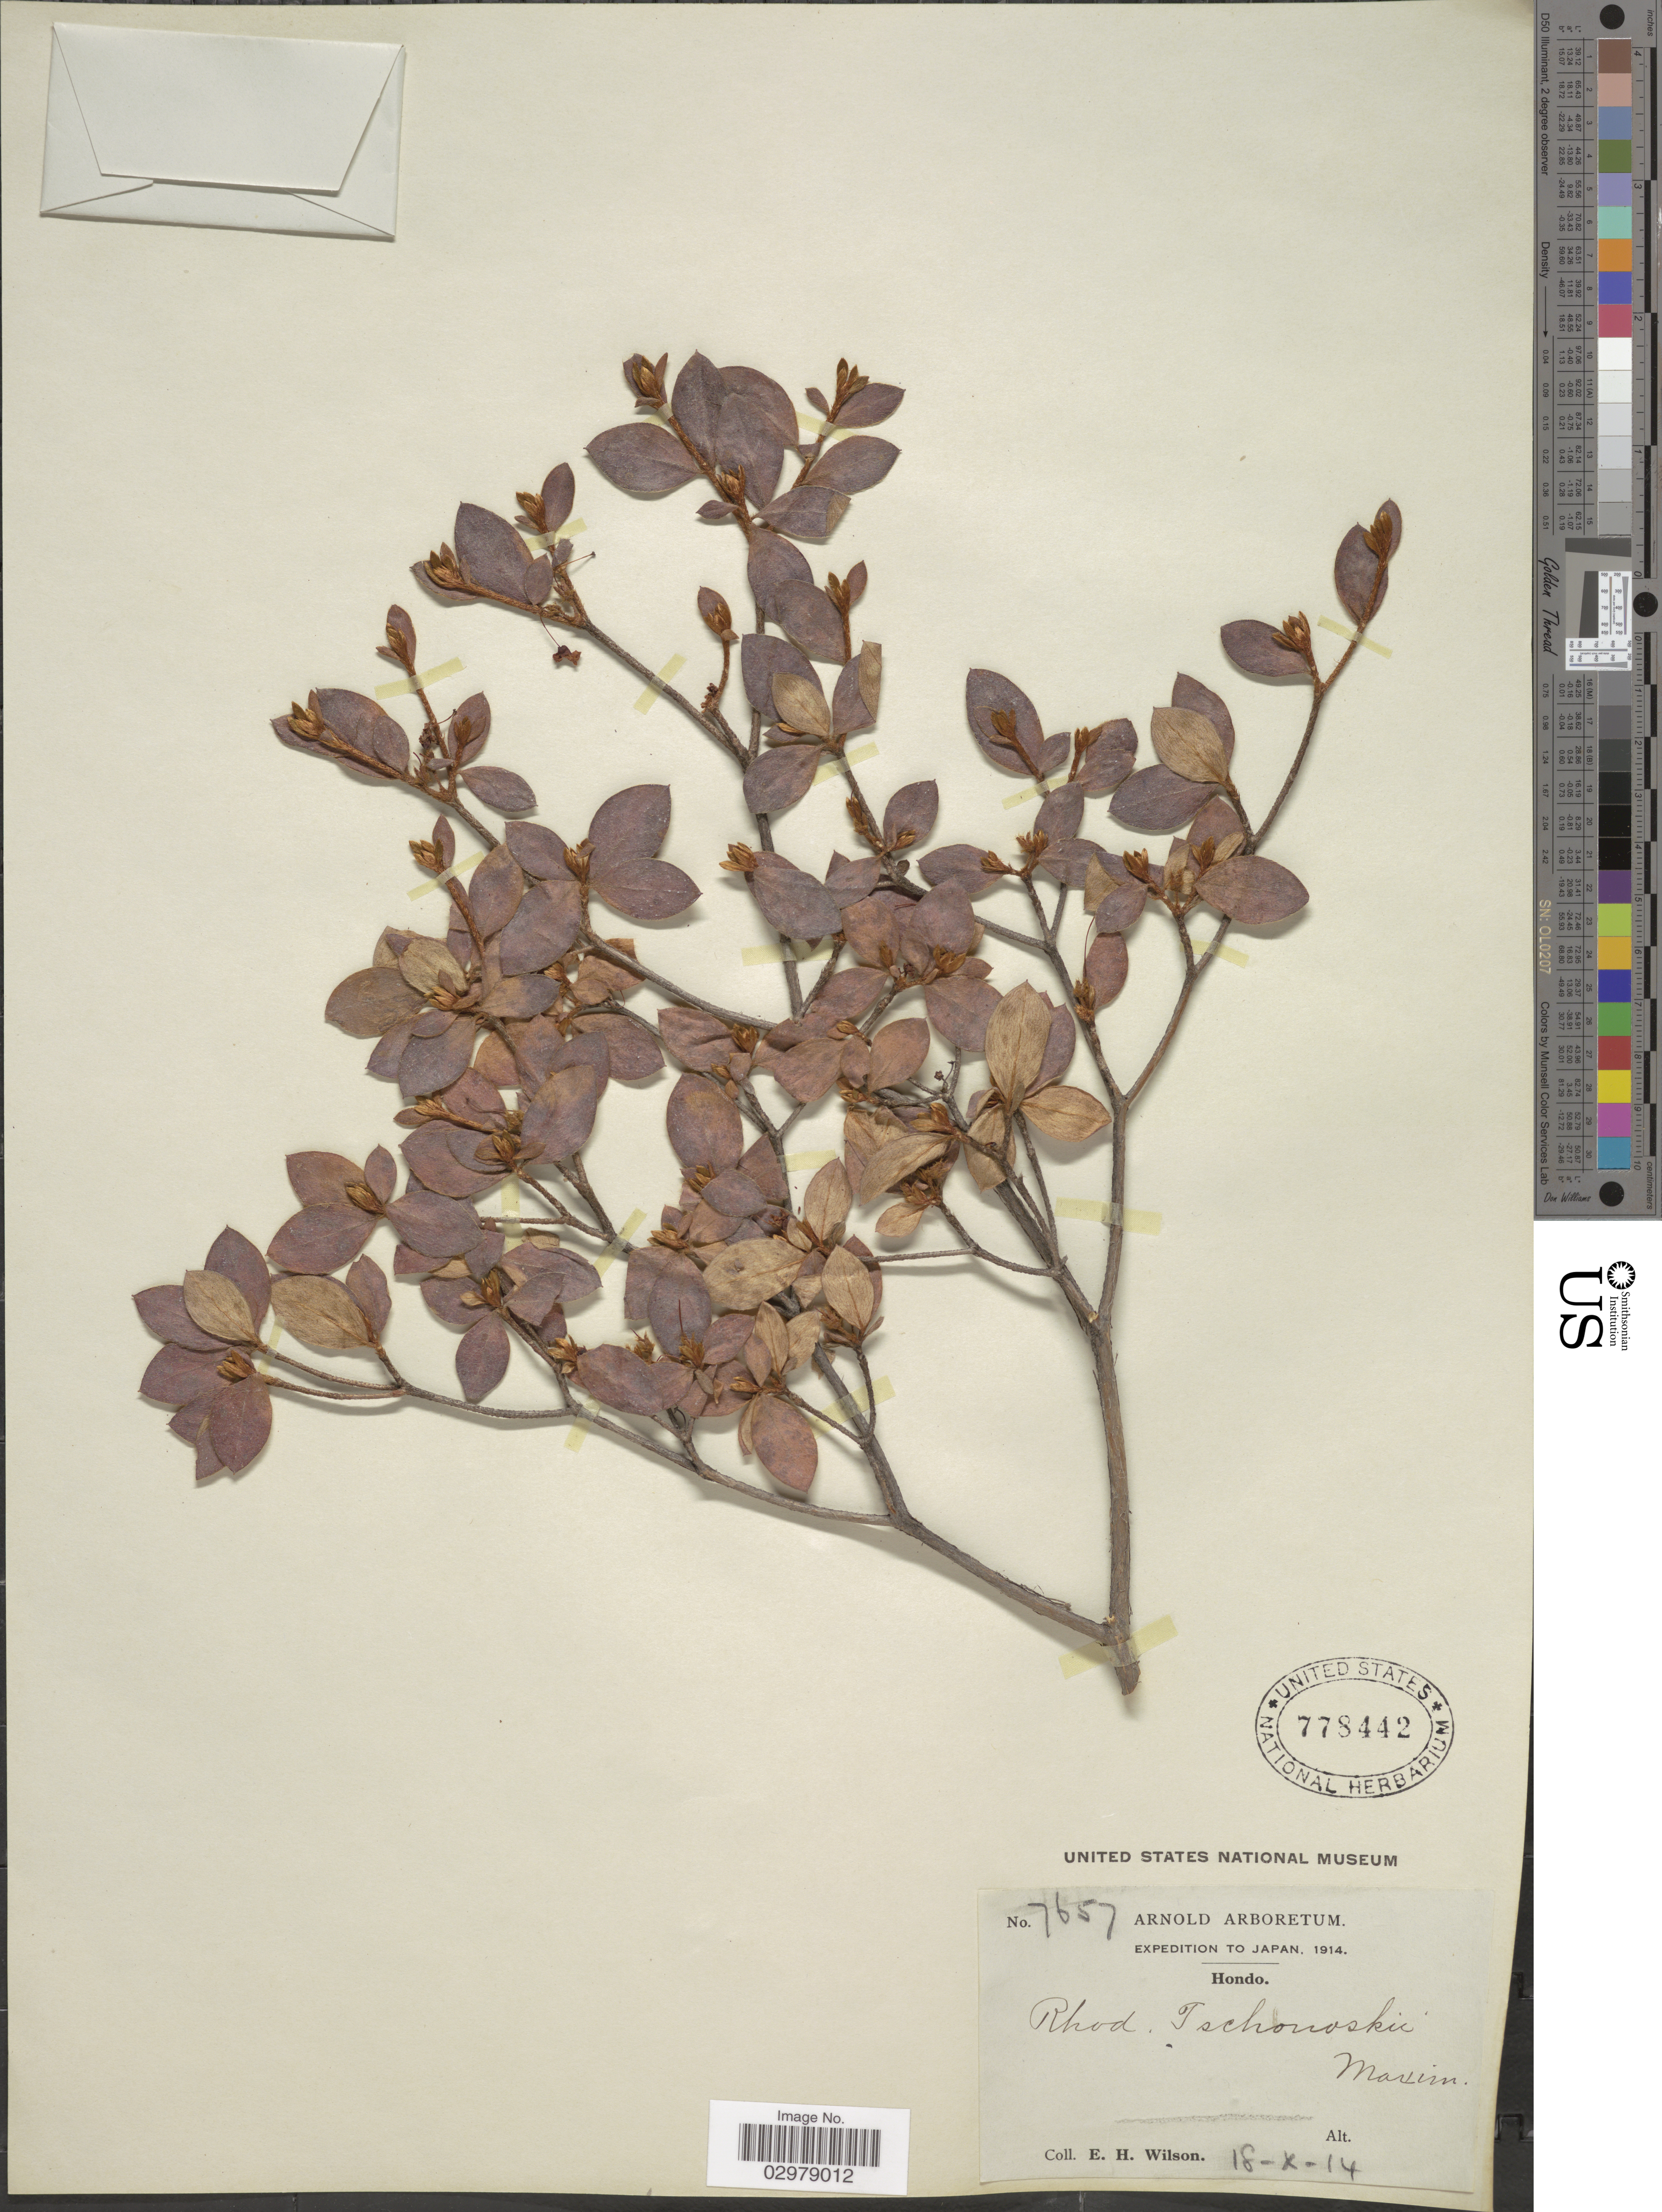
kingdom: Plantae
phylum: Tracheophyta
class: Magnoliopsida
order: Ericales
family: Ericaceae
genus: Rhododendron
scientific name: Rhododendron tschonoskii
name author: Maxim.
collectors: E. Wilson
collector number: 7657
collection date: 1914-10-18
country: Japan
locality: Hondo.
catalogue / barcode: US 778442